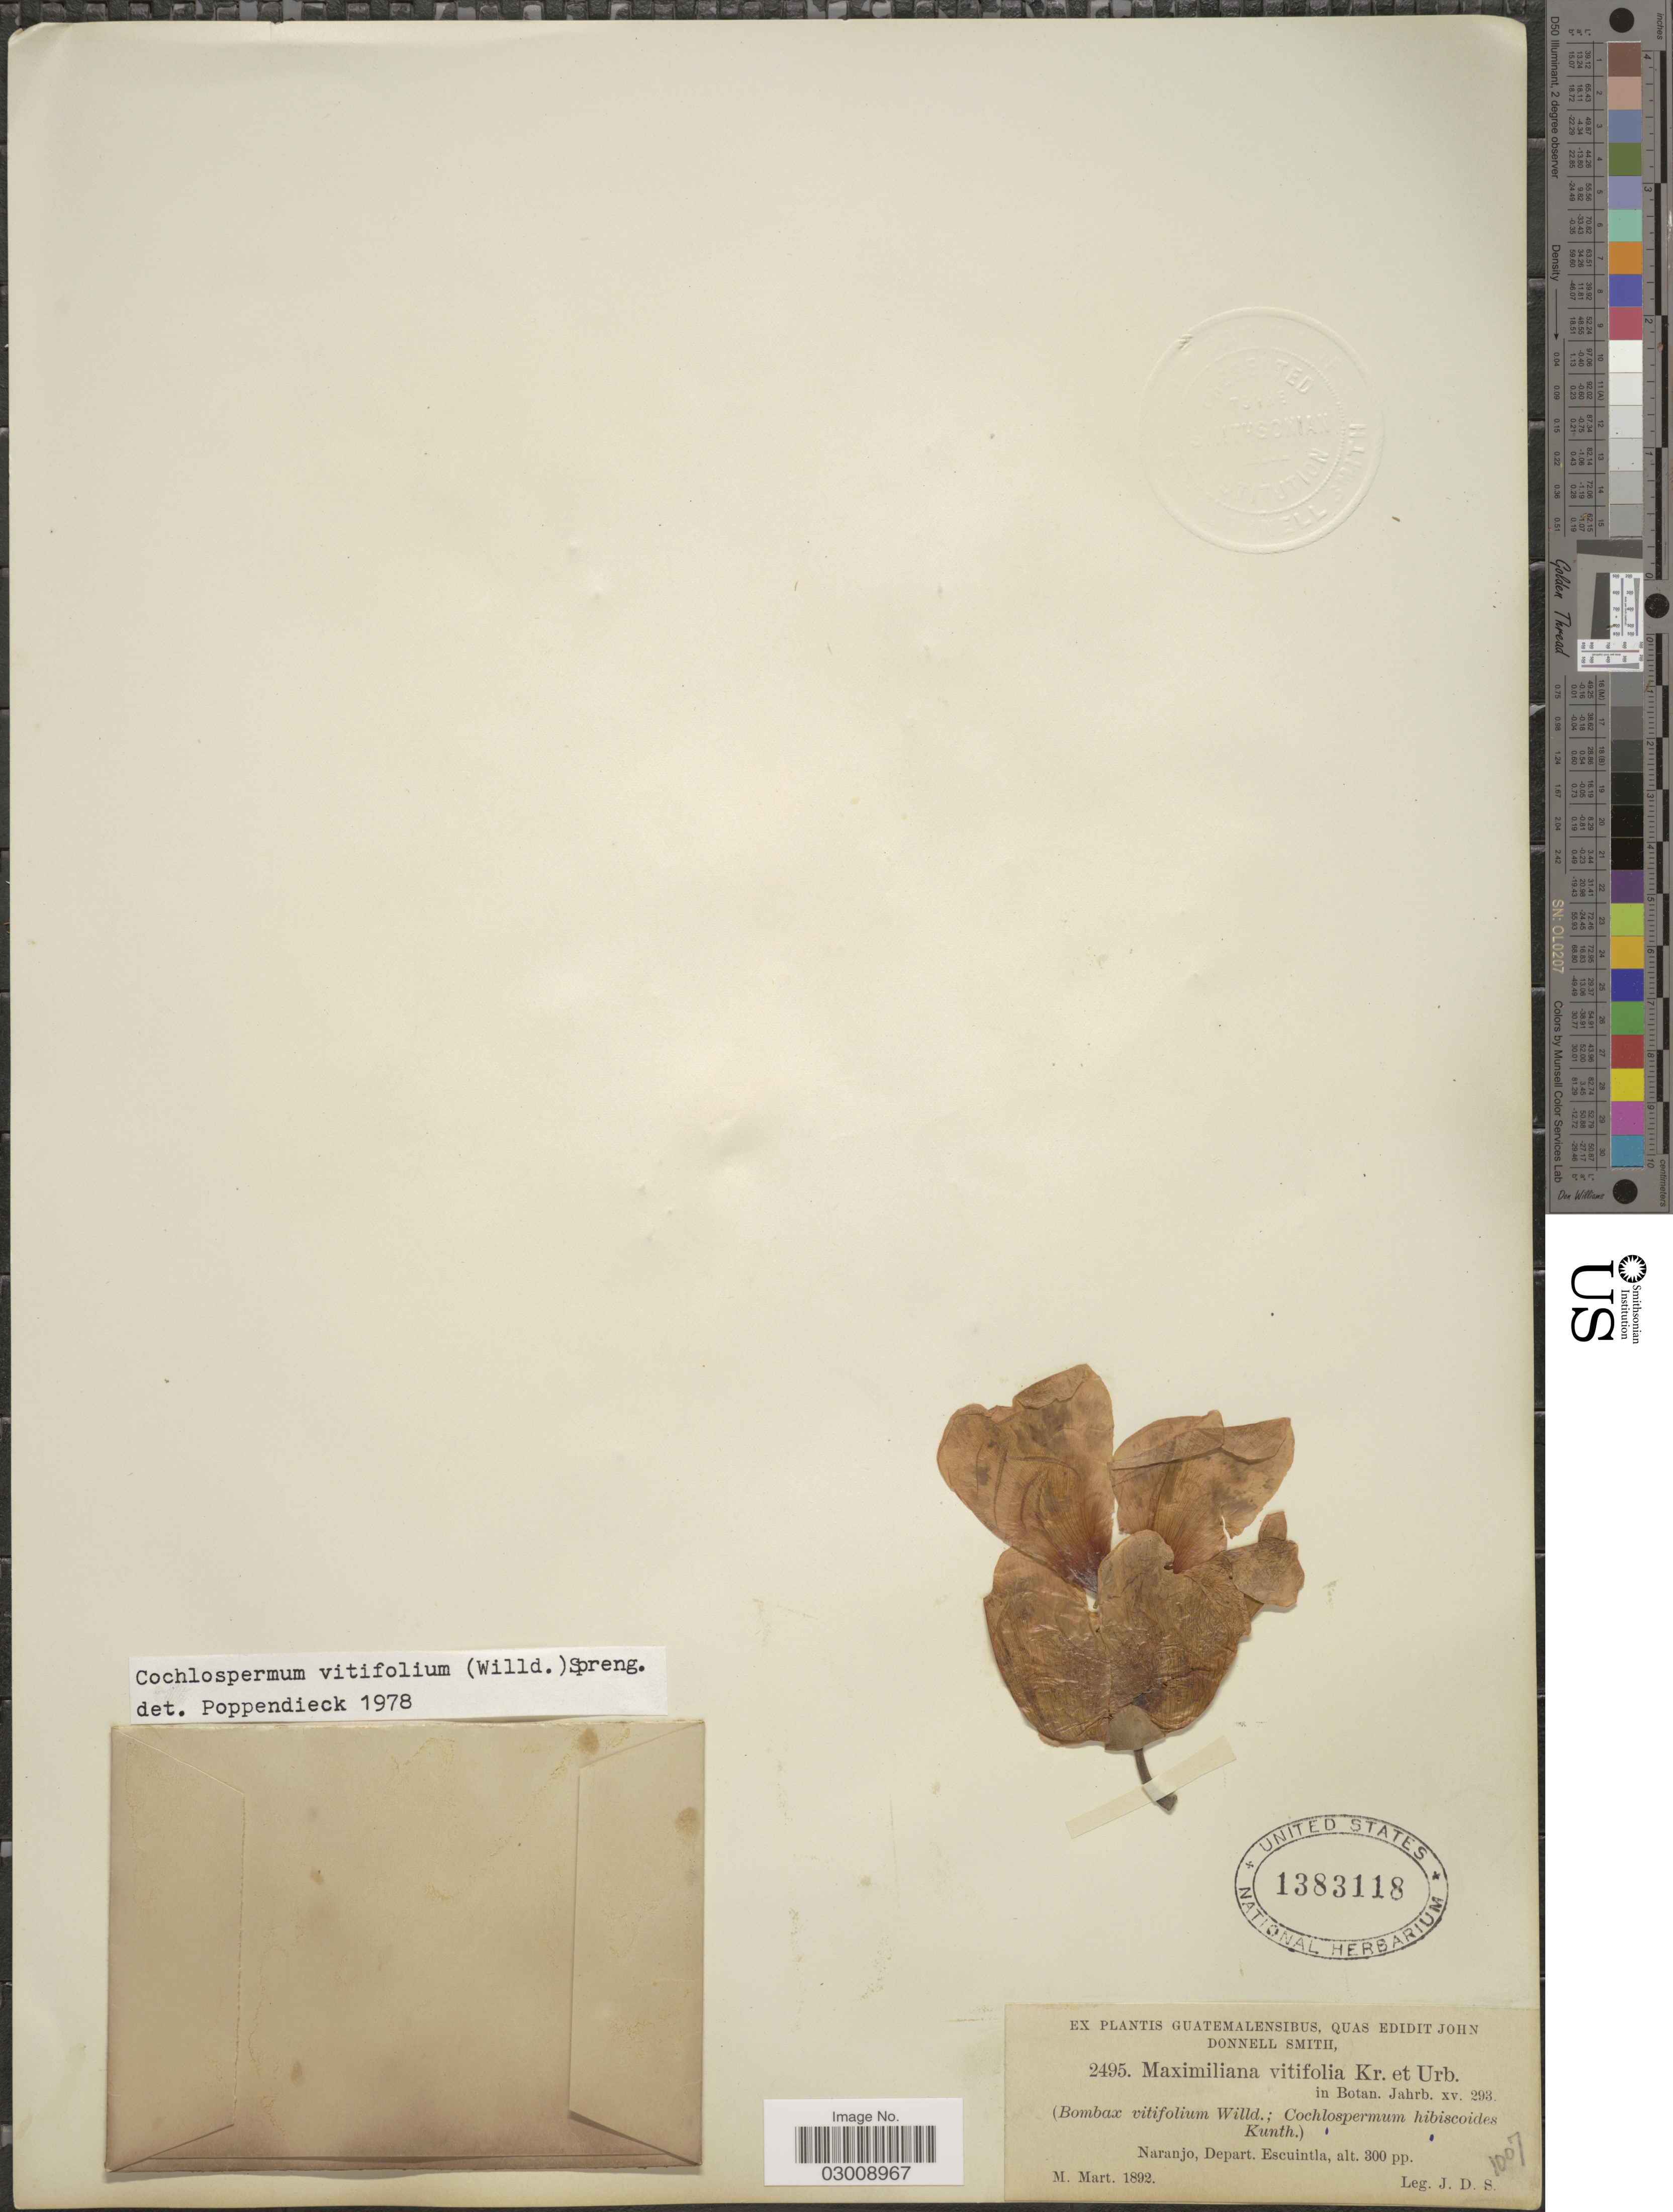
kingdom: Plantae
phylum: Tracheophyta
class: Magnoliopsida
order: Malvales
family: Cochlospermaceae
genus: Cochlospermum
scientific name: Cochlospermum vitifolium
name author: (Willd.) Spreng.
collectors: J. Donnell Smith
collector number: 2495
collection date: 1892-03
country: Guatemala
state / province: Escuintla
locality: Naranjo, Depart. Escuintla.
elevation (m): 91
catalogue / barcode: US 1383118